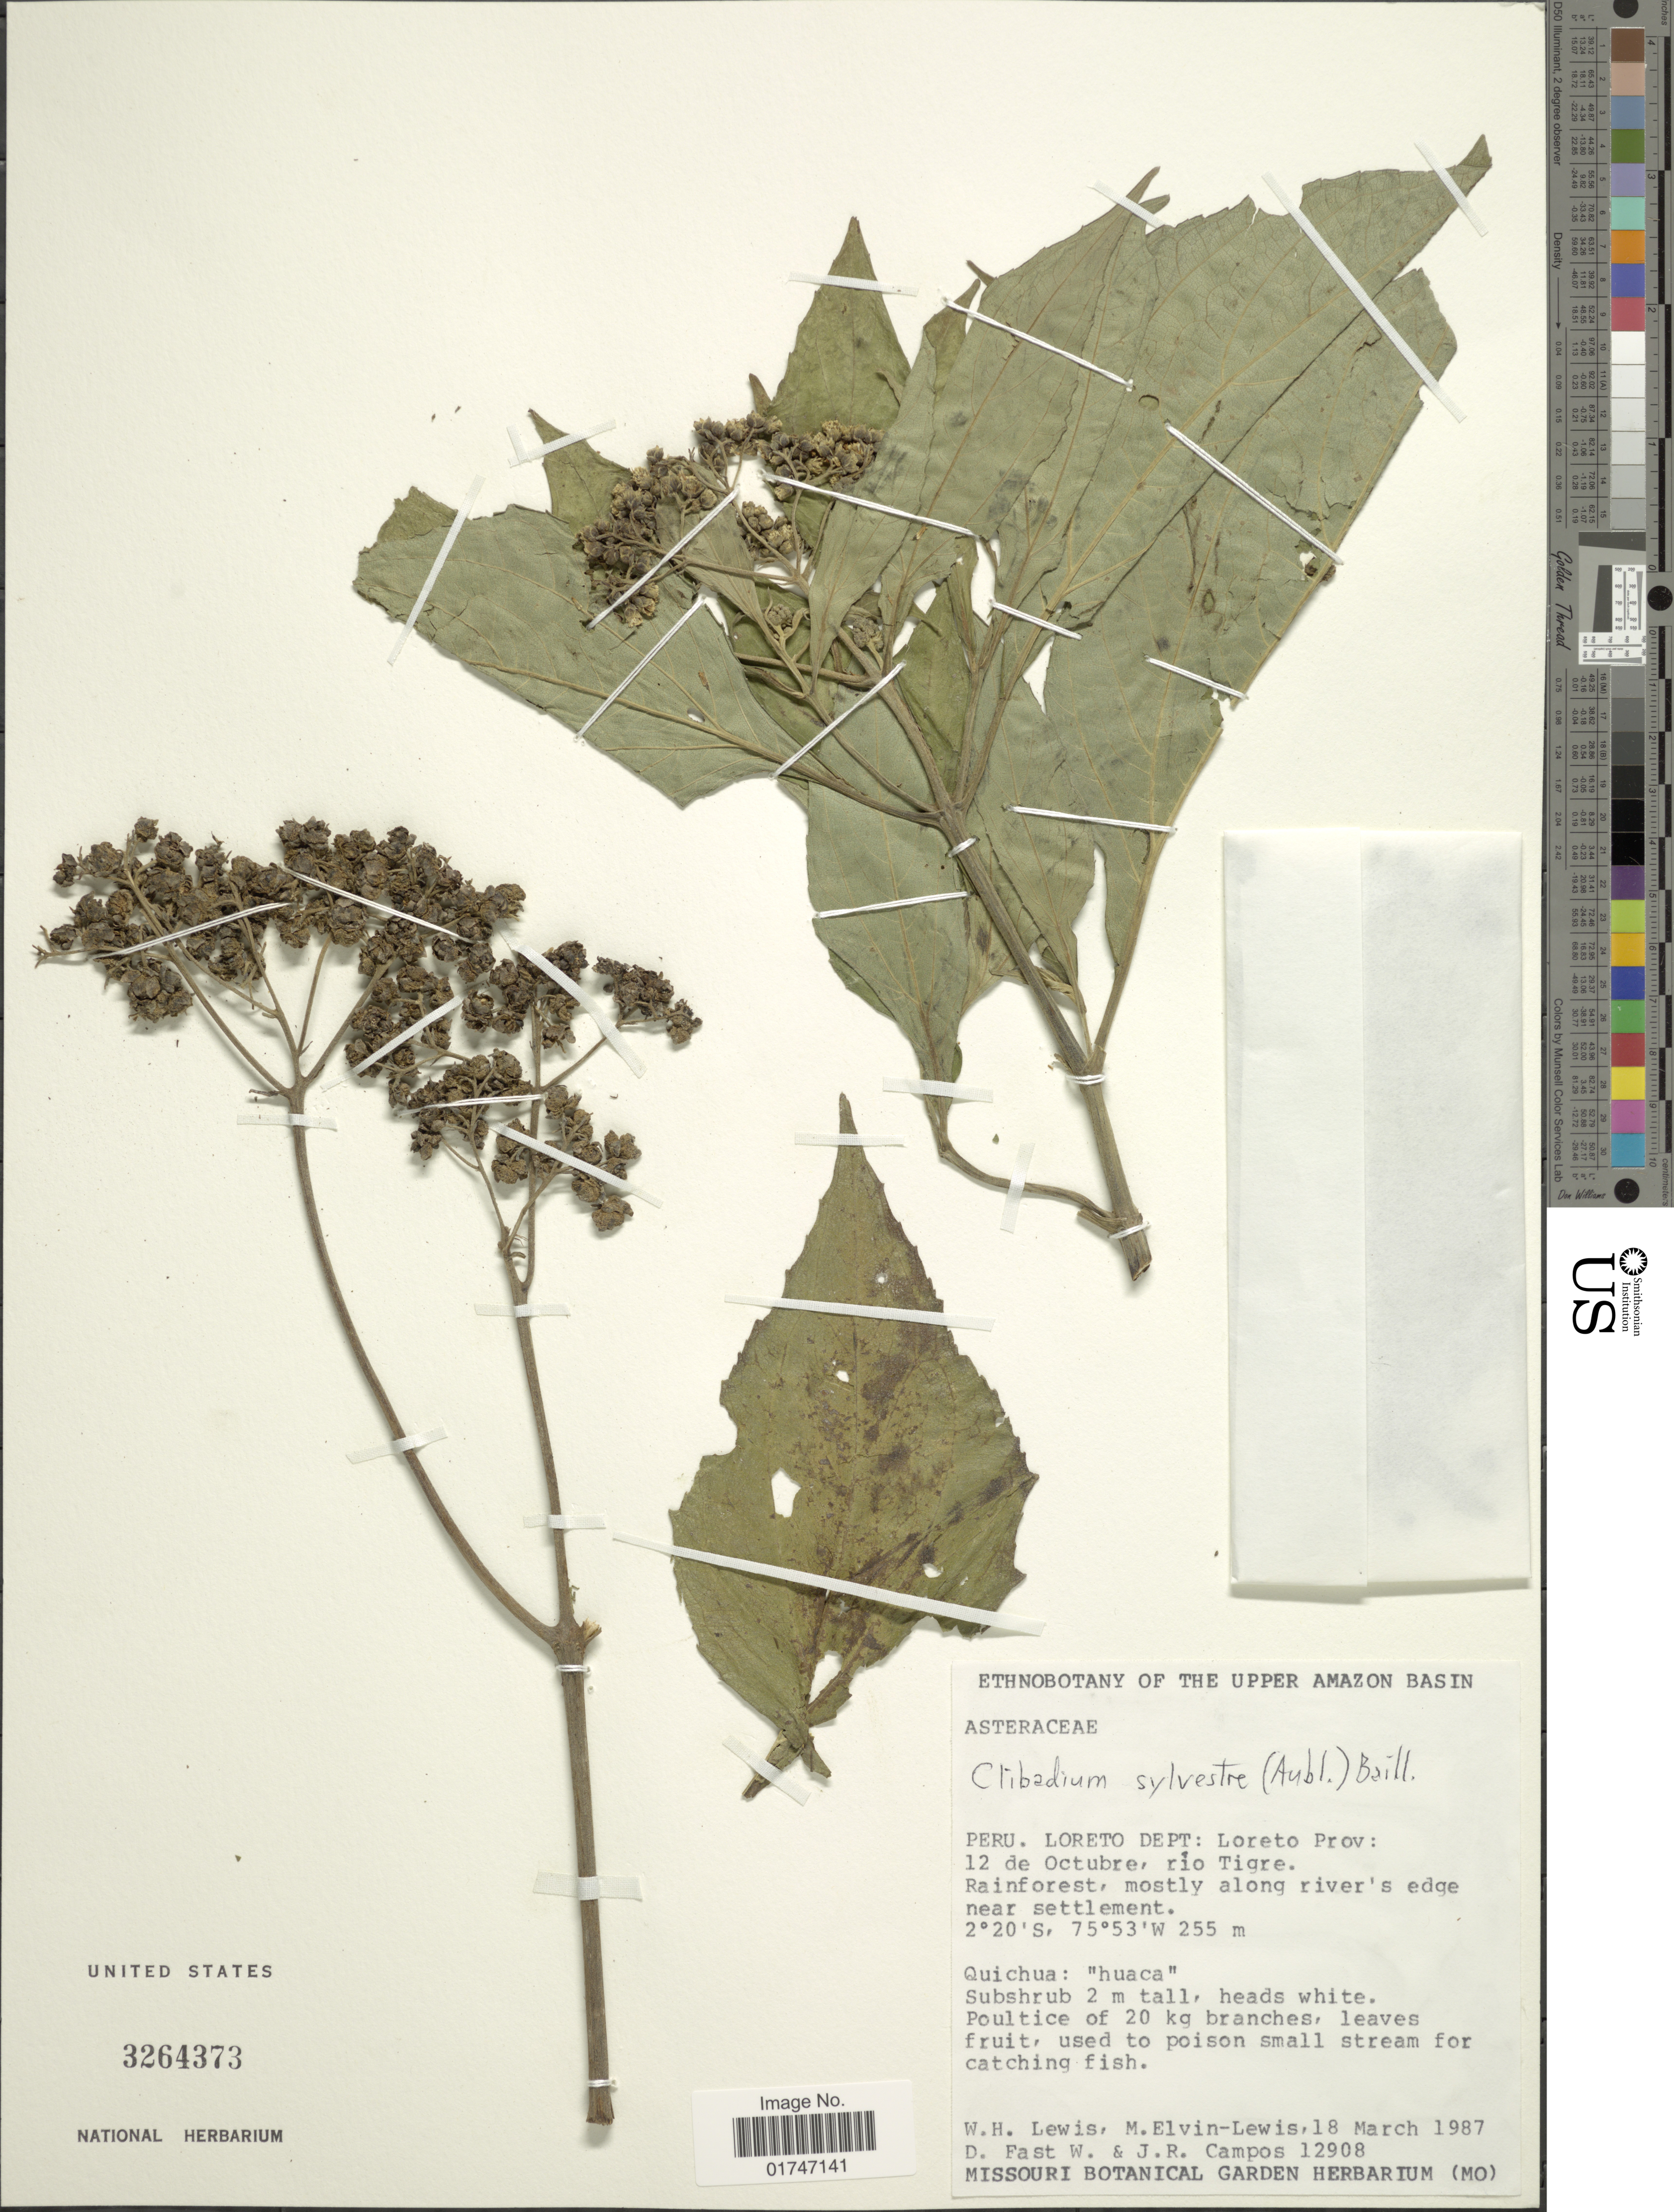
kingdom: Plantae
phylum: Tracheophyta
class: Magnoliopsida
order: Asterales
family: Asteraceae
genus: Clibadium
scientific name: Clibadium sylvestre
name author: (Aubl.) Baill.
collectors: W. H. Lewis, M. Elvin-Lewis, D. Fast & J. Campos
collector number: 12908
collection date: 1987-03-18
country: Peru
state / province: Loreto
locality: Upper Amazon Basin, Peru. Loreto Dept: Loreto Prov: 12 de Octubre, río Tigre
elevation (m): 255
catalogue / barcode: US 3264373